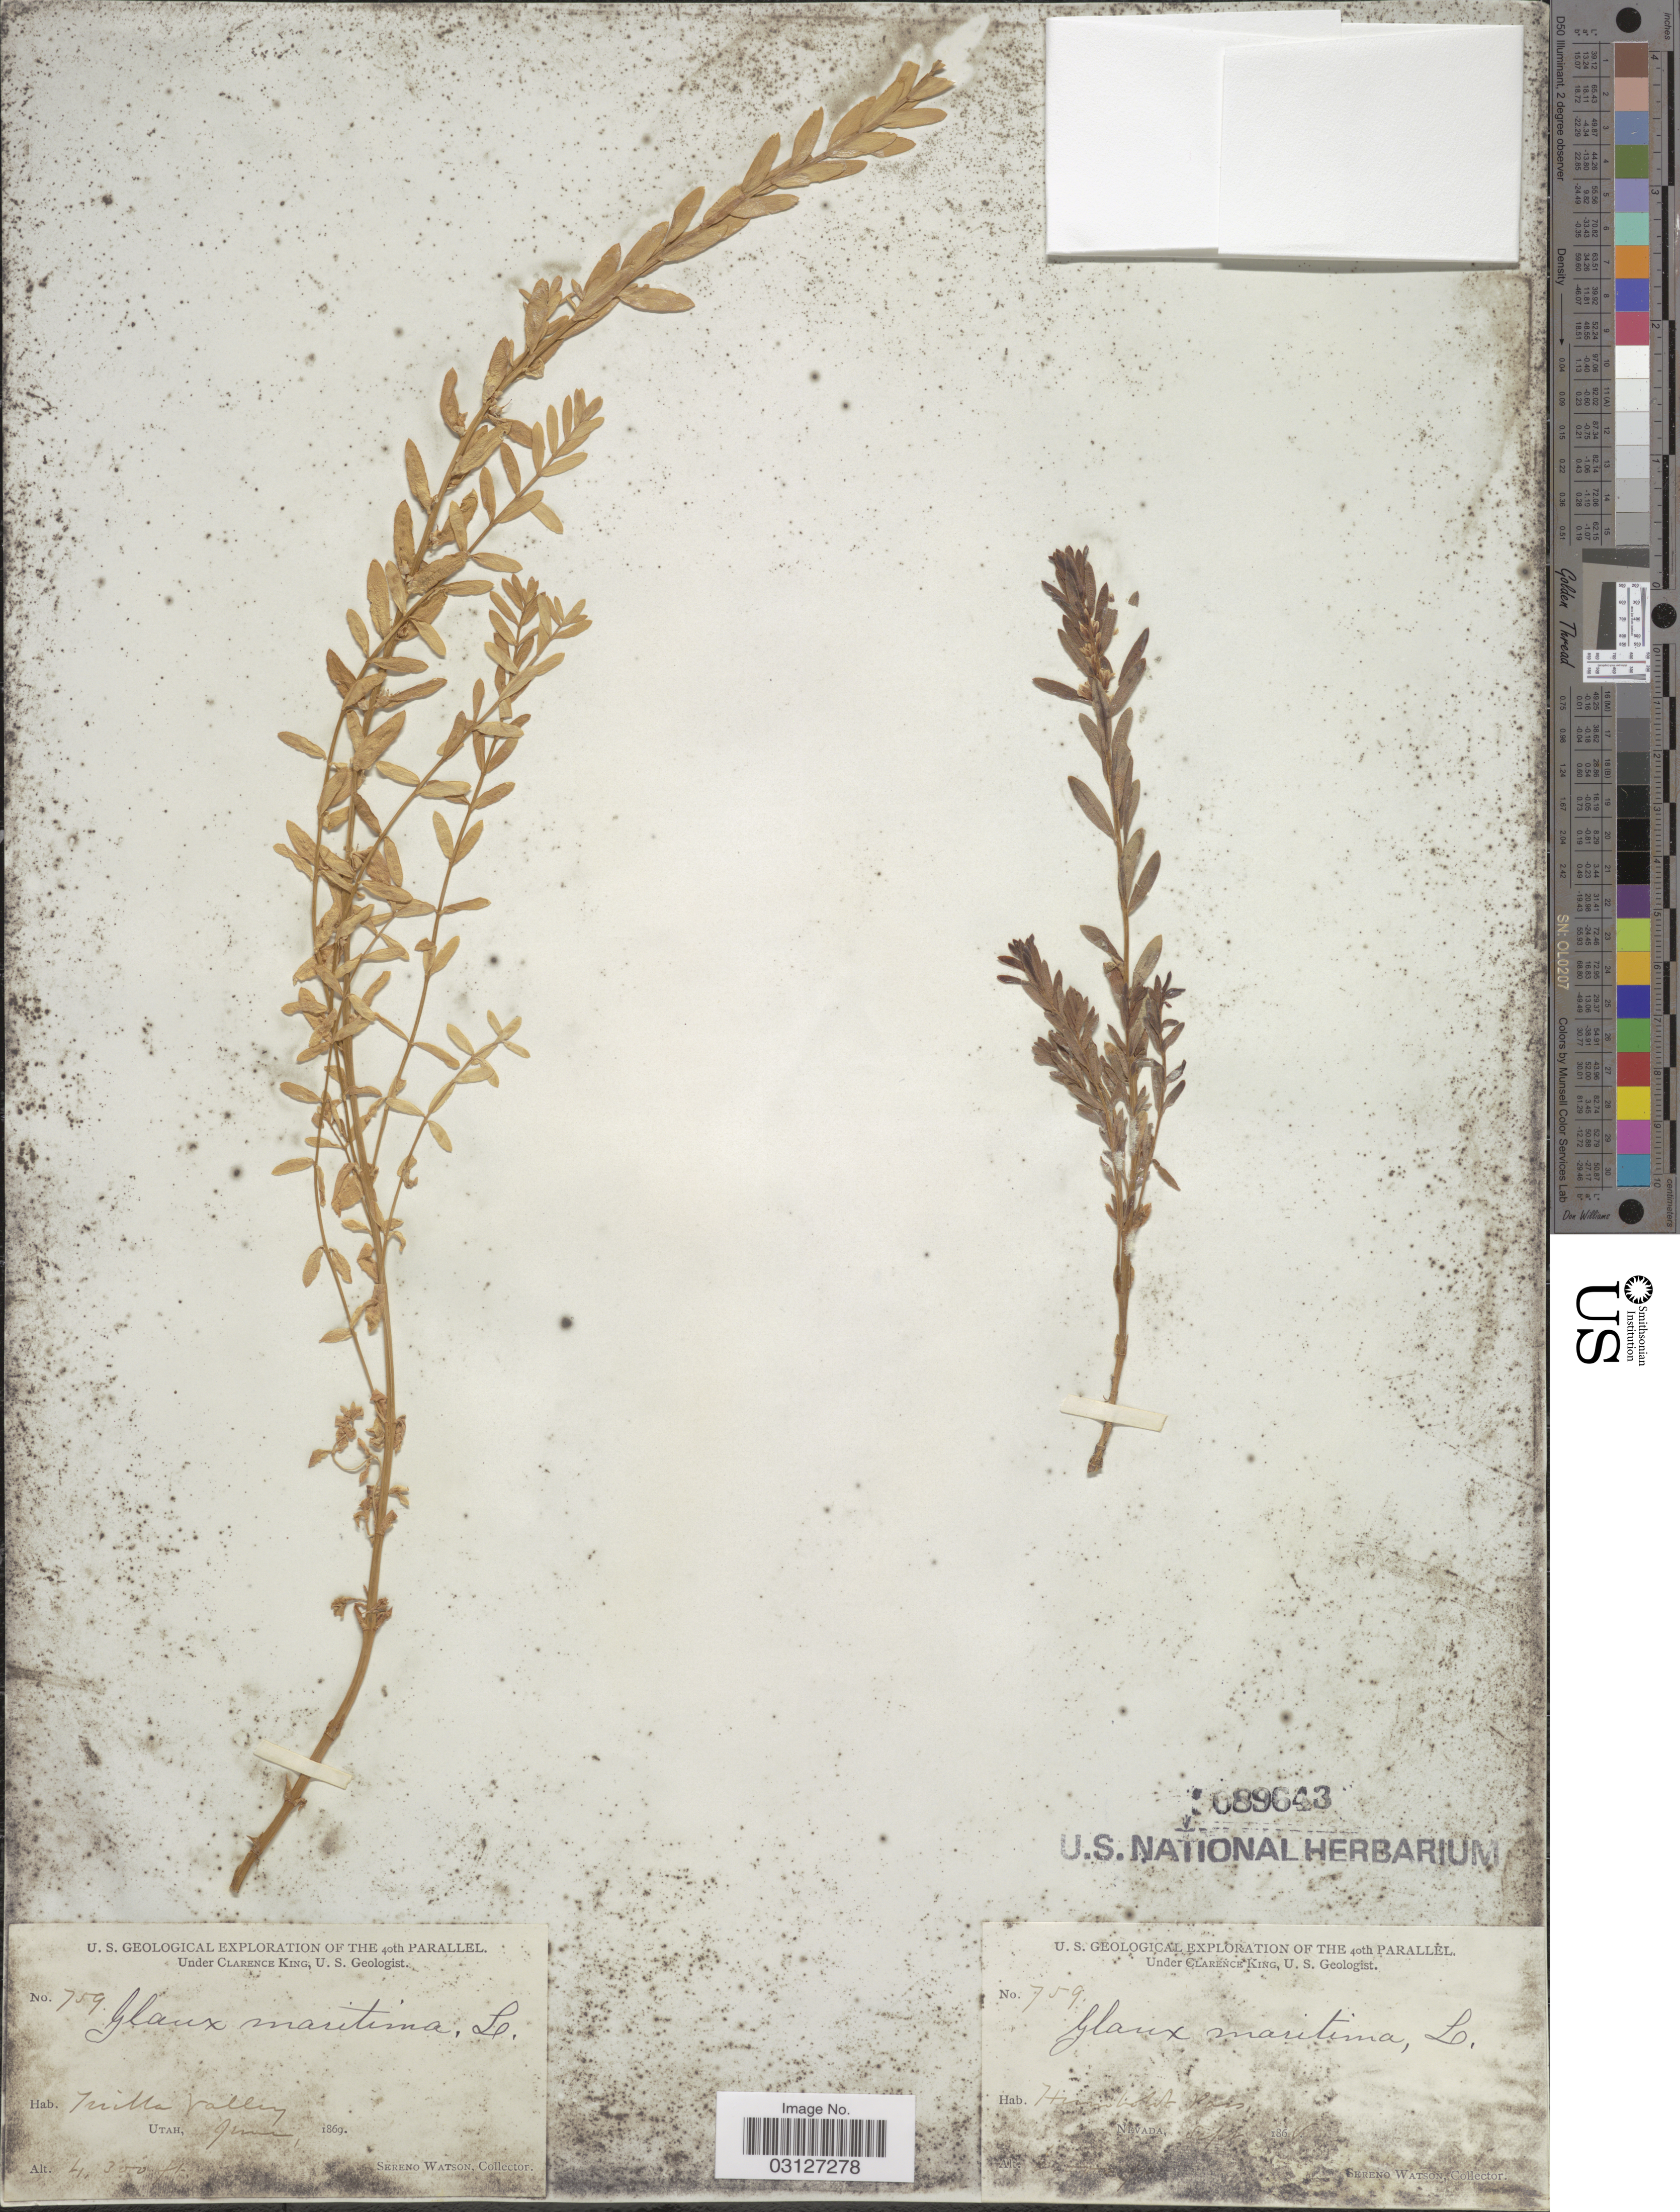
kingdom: Plantae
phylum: Tracheophyta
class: Magnoliopsida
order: Ericales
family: Primulaceae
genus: Glaux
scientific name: Glaux maritima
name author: L.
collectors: S. Watson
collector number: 759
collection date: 1865-09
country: United States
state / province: Nevada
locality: Humboldt Pass.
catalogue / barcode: US 89643-2